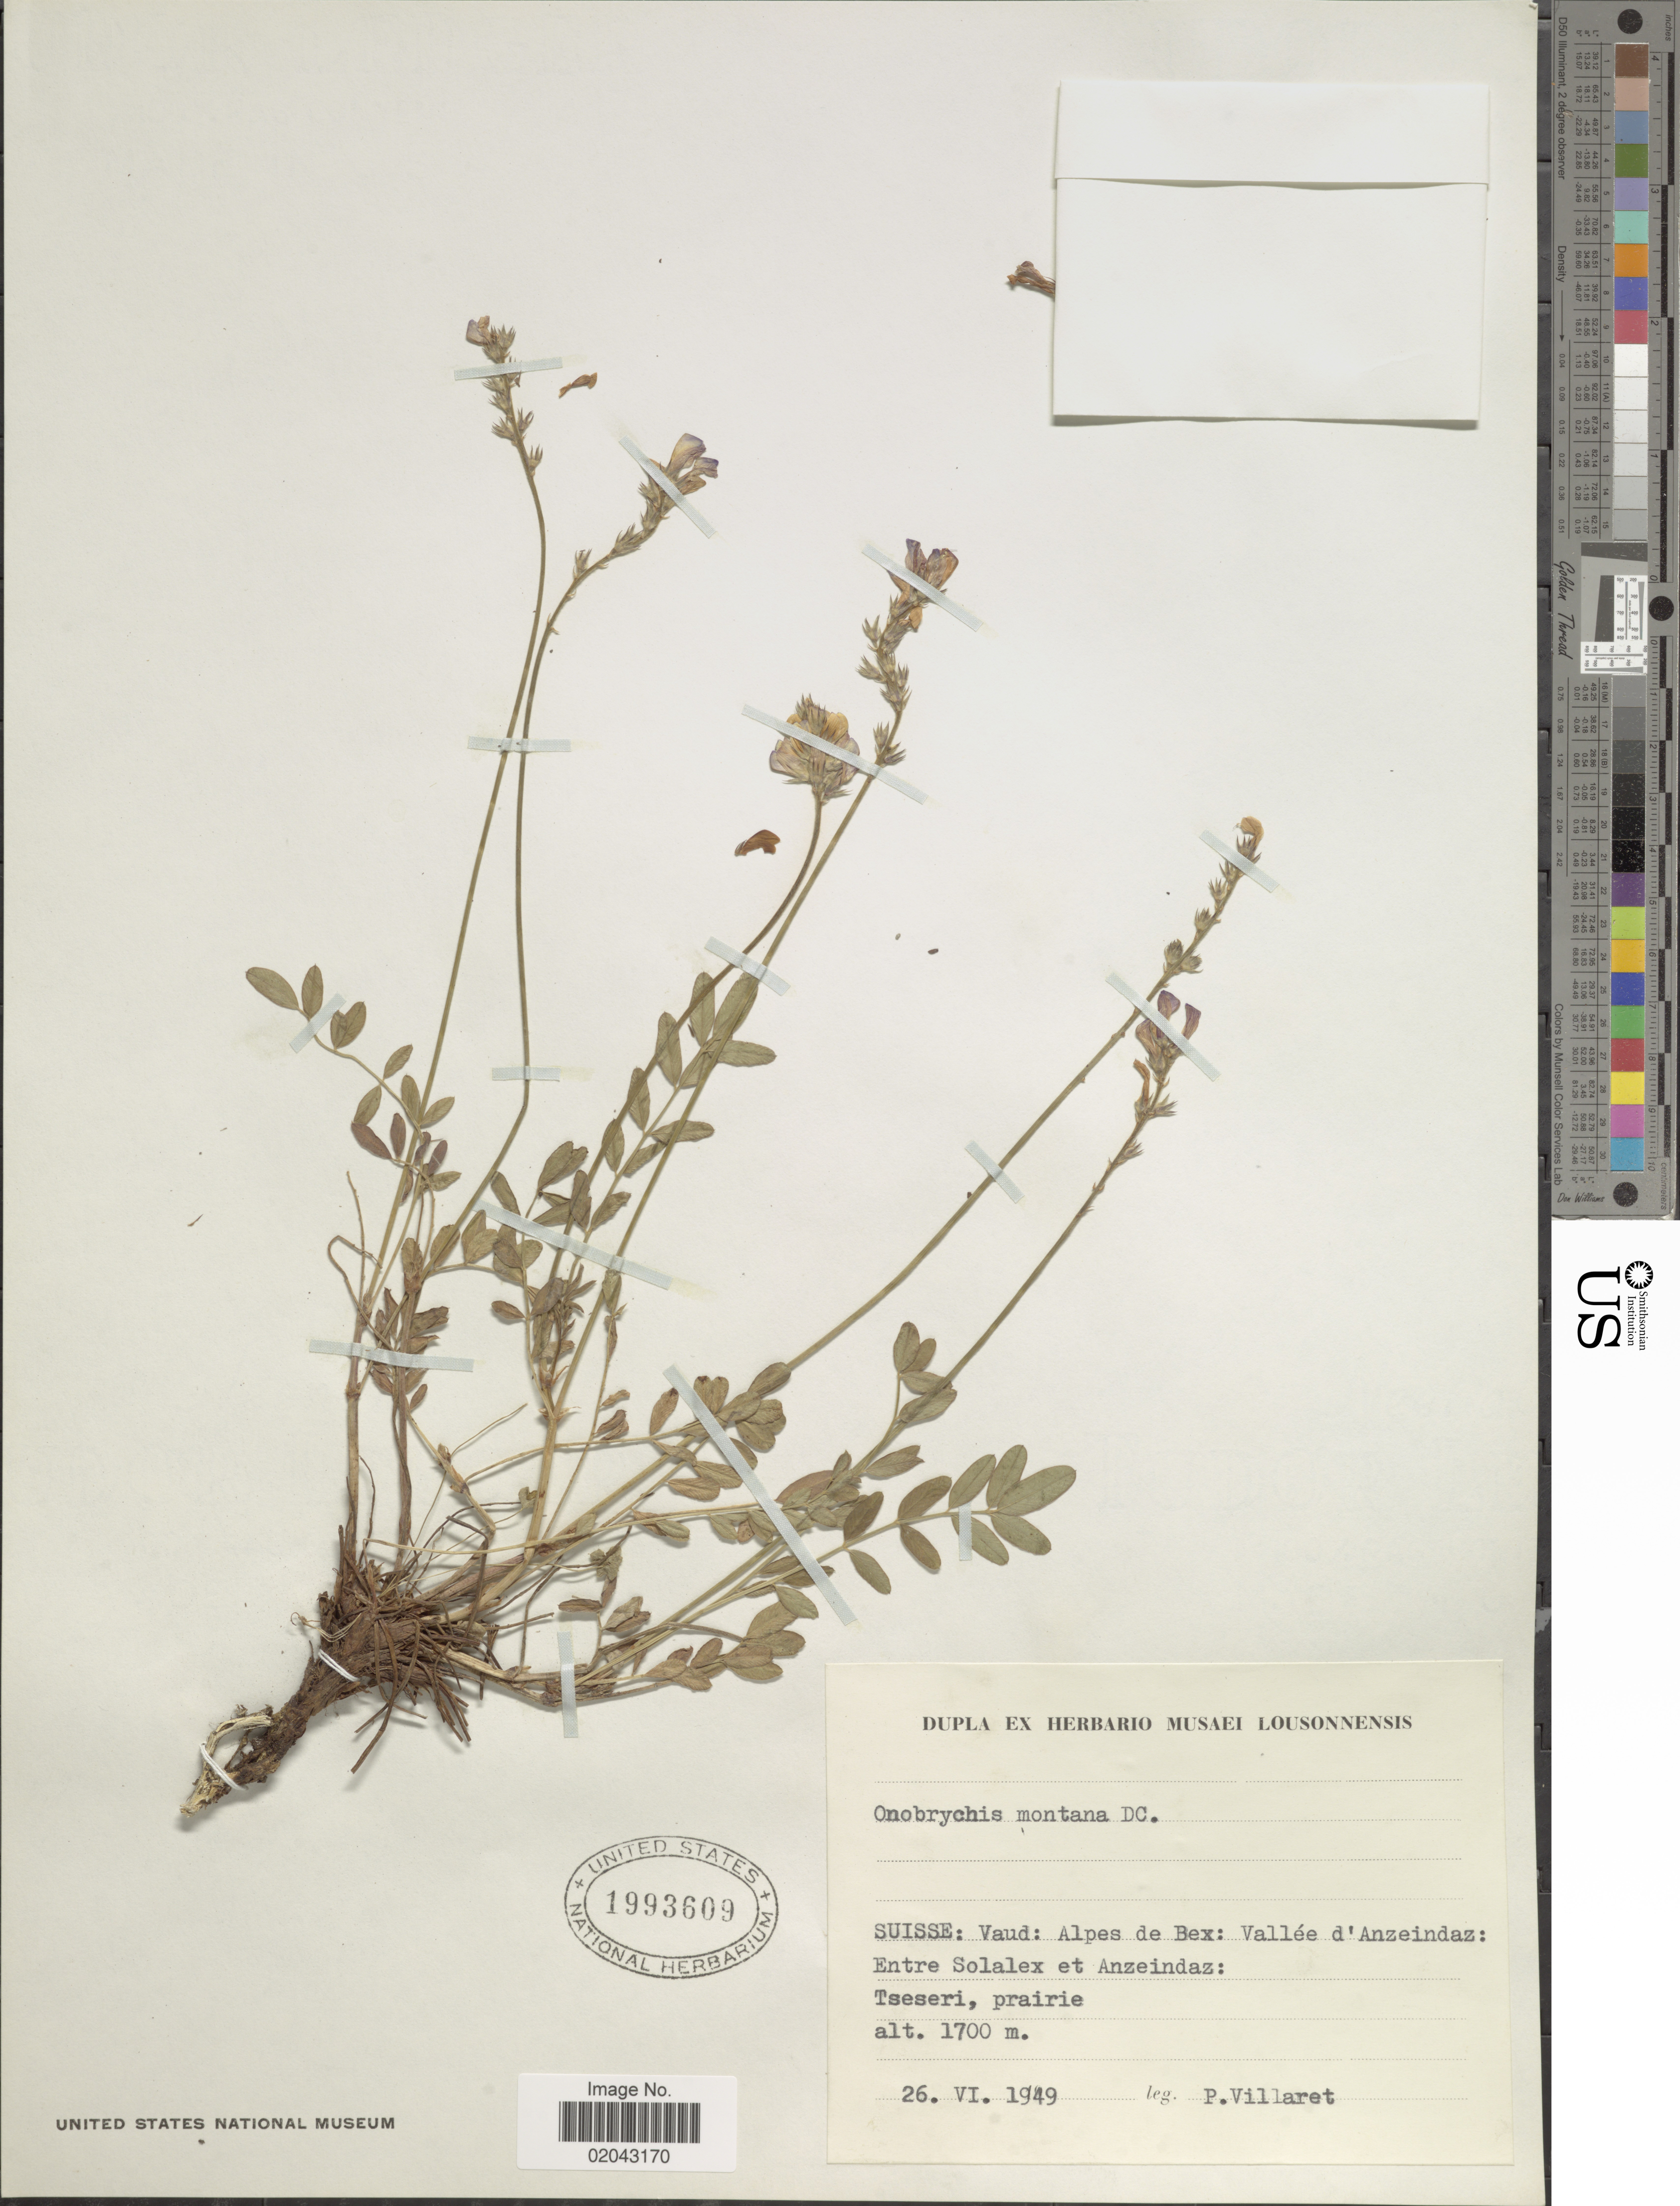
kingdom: Plantae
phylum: Tracheophyta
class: Magnoliopsida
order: Fabales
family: Fabaceae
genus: Onobrychis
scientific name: Onobrychis montana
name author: DC.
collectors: P. Villaret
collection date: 1949-06-26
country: Switzerland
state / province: Vaud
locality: Suisse; Vaud: Alpes de Bex: Vallee d' Anzeindaz: Entre Solalex et Anzeidaz: Tseseri, prairie.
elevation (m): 1700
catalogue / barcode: US 1993609